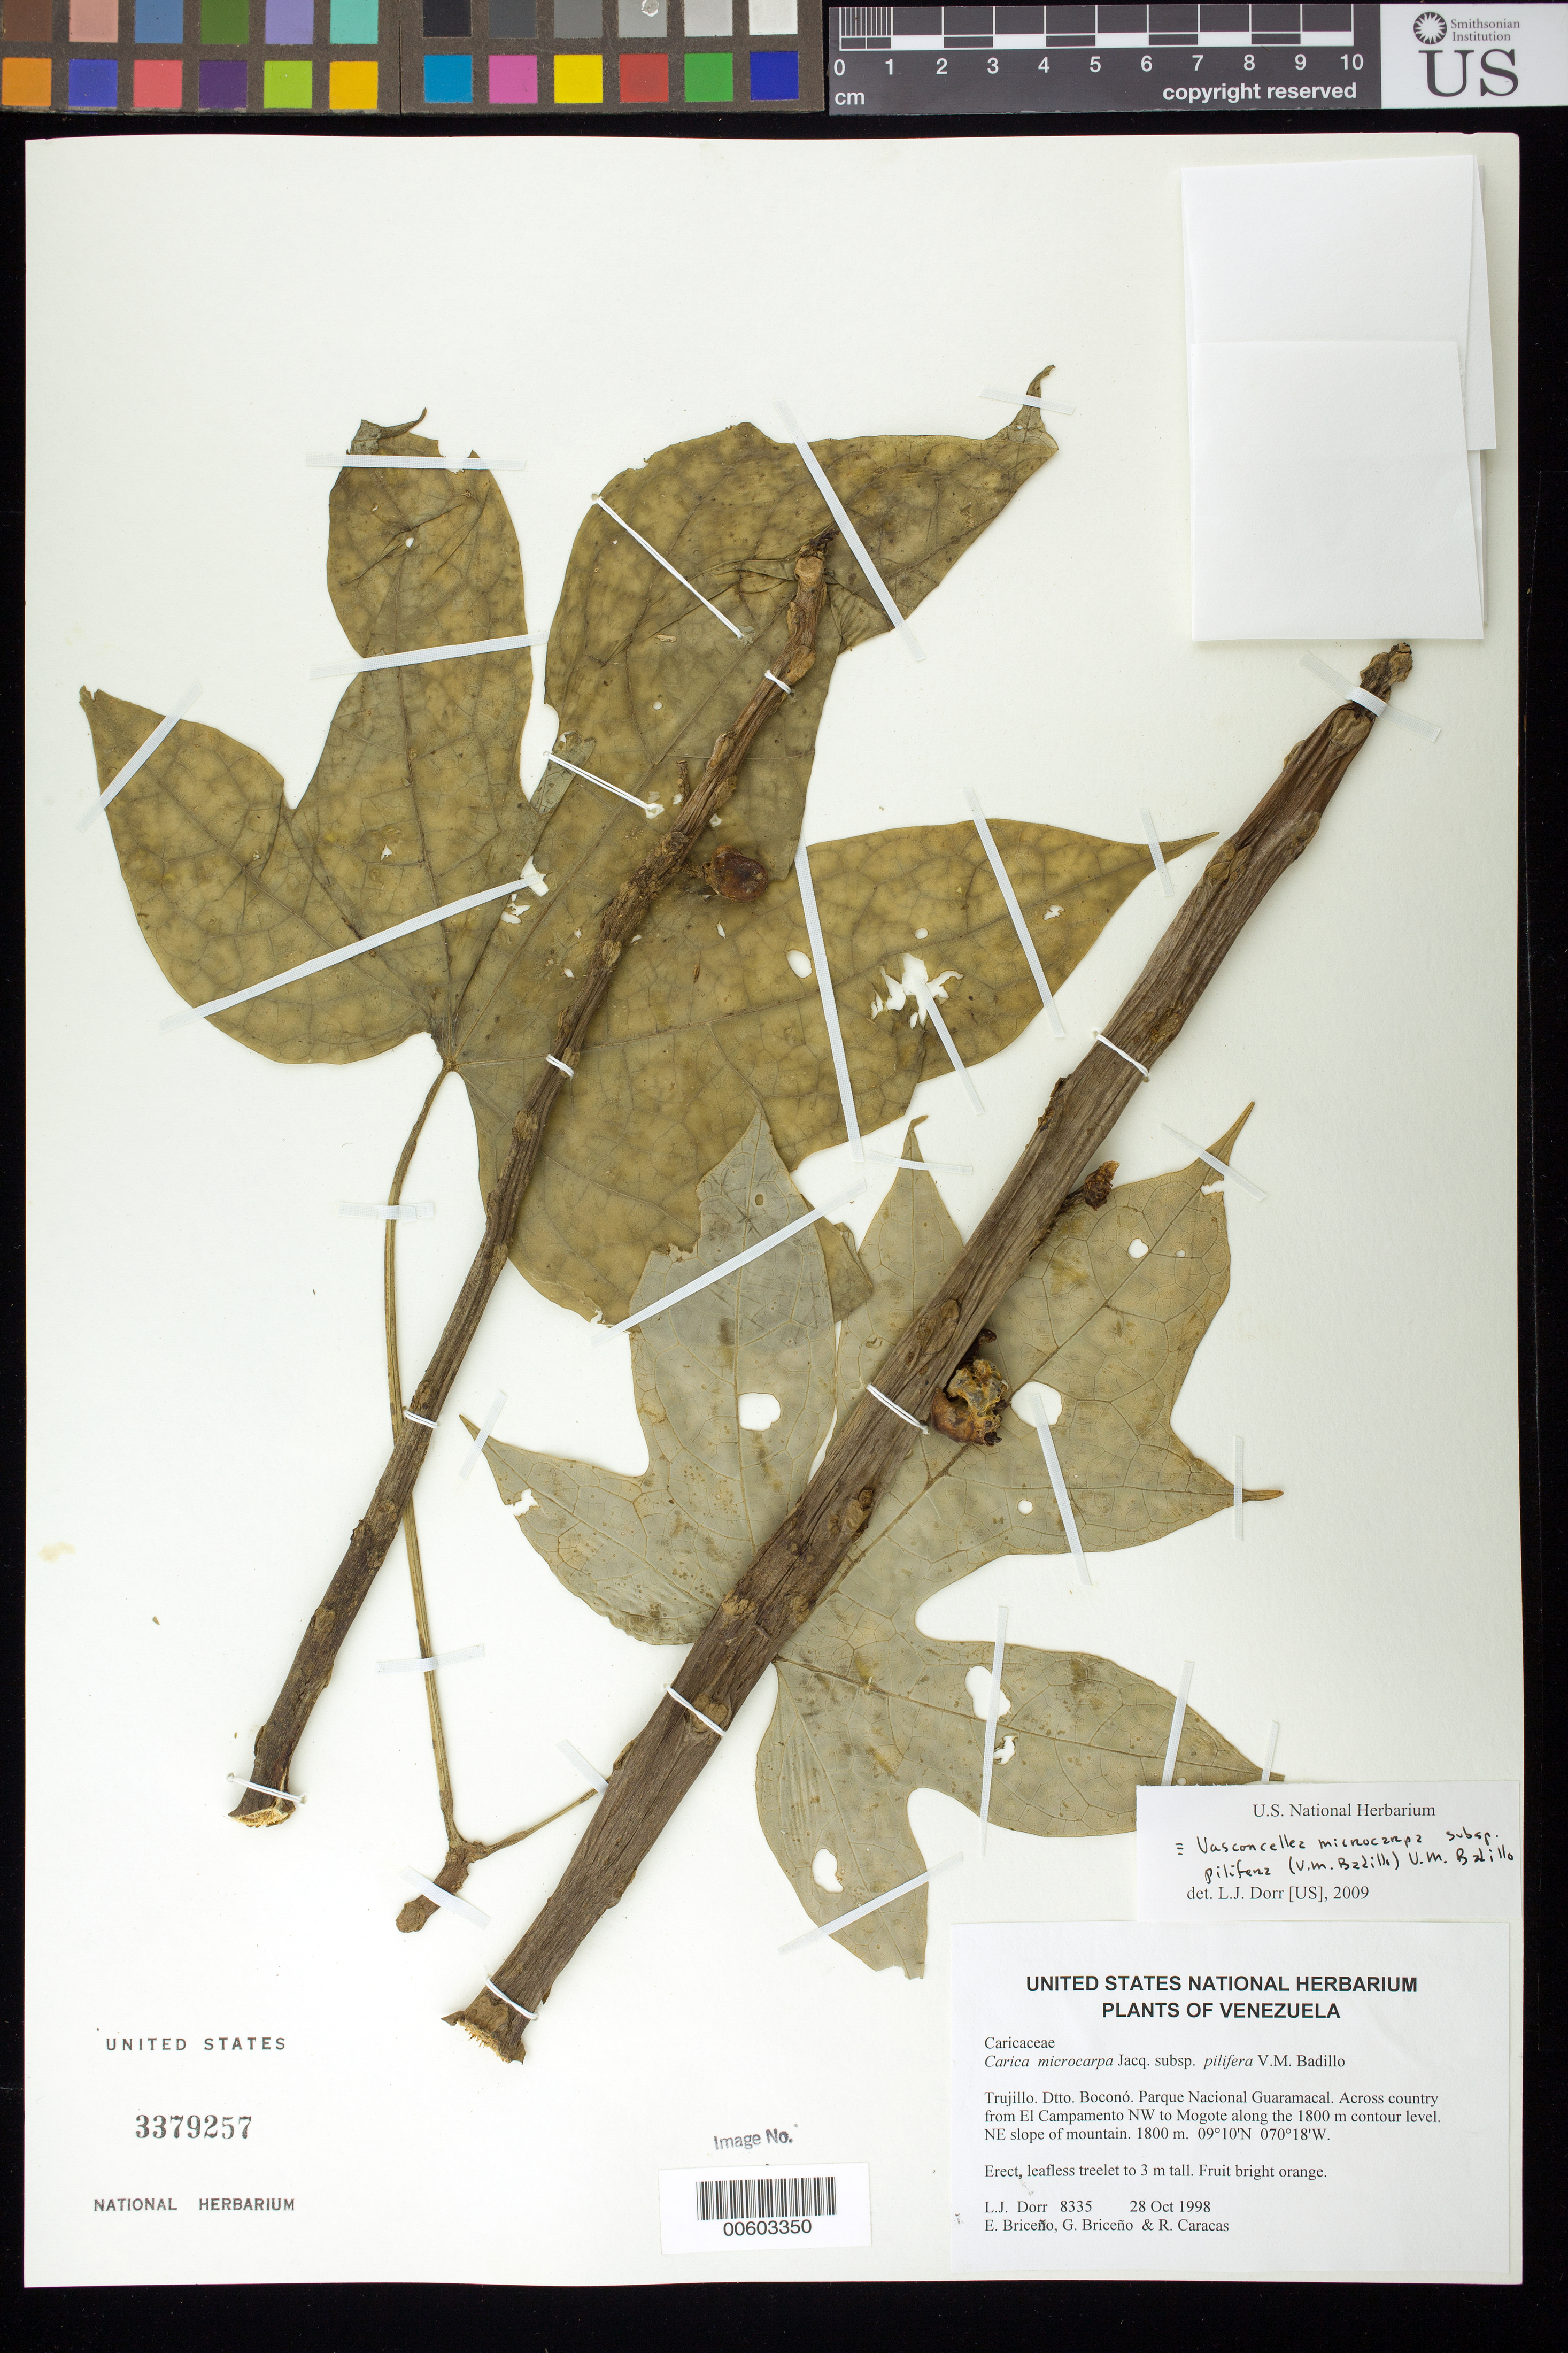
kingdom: Plantae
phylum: Tracheophyta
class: Magnoliopsida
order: Brassicales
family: Caricaceae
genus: Vasconcellea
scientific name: Vasconcellea microcarpa subsp. pilifera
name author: (V.M. Badillo) V.M. Badillo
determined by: Dorr, L. J., (BOT), Smithsonian Institution - National Museum of Natural History (UNITED STATES)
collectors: L. J. Dorr, E. Briceño, G. Briceño & R. Caracas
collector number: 8335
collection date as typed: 28 Oct 1998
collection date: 1998-10-28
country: Venezuela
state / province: Trujillo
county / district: Boconó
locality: Parque Nacional Guaramacal. Across country from El Campamento NW to Mogote along the 1800 m contour level. NE slope of mountain.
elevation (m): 1800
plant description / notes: PORT, US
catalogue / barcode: US 3379257